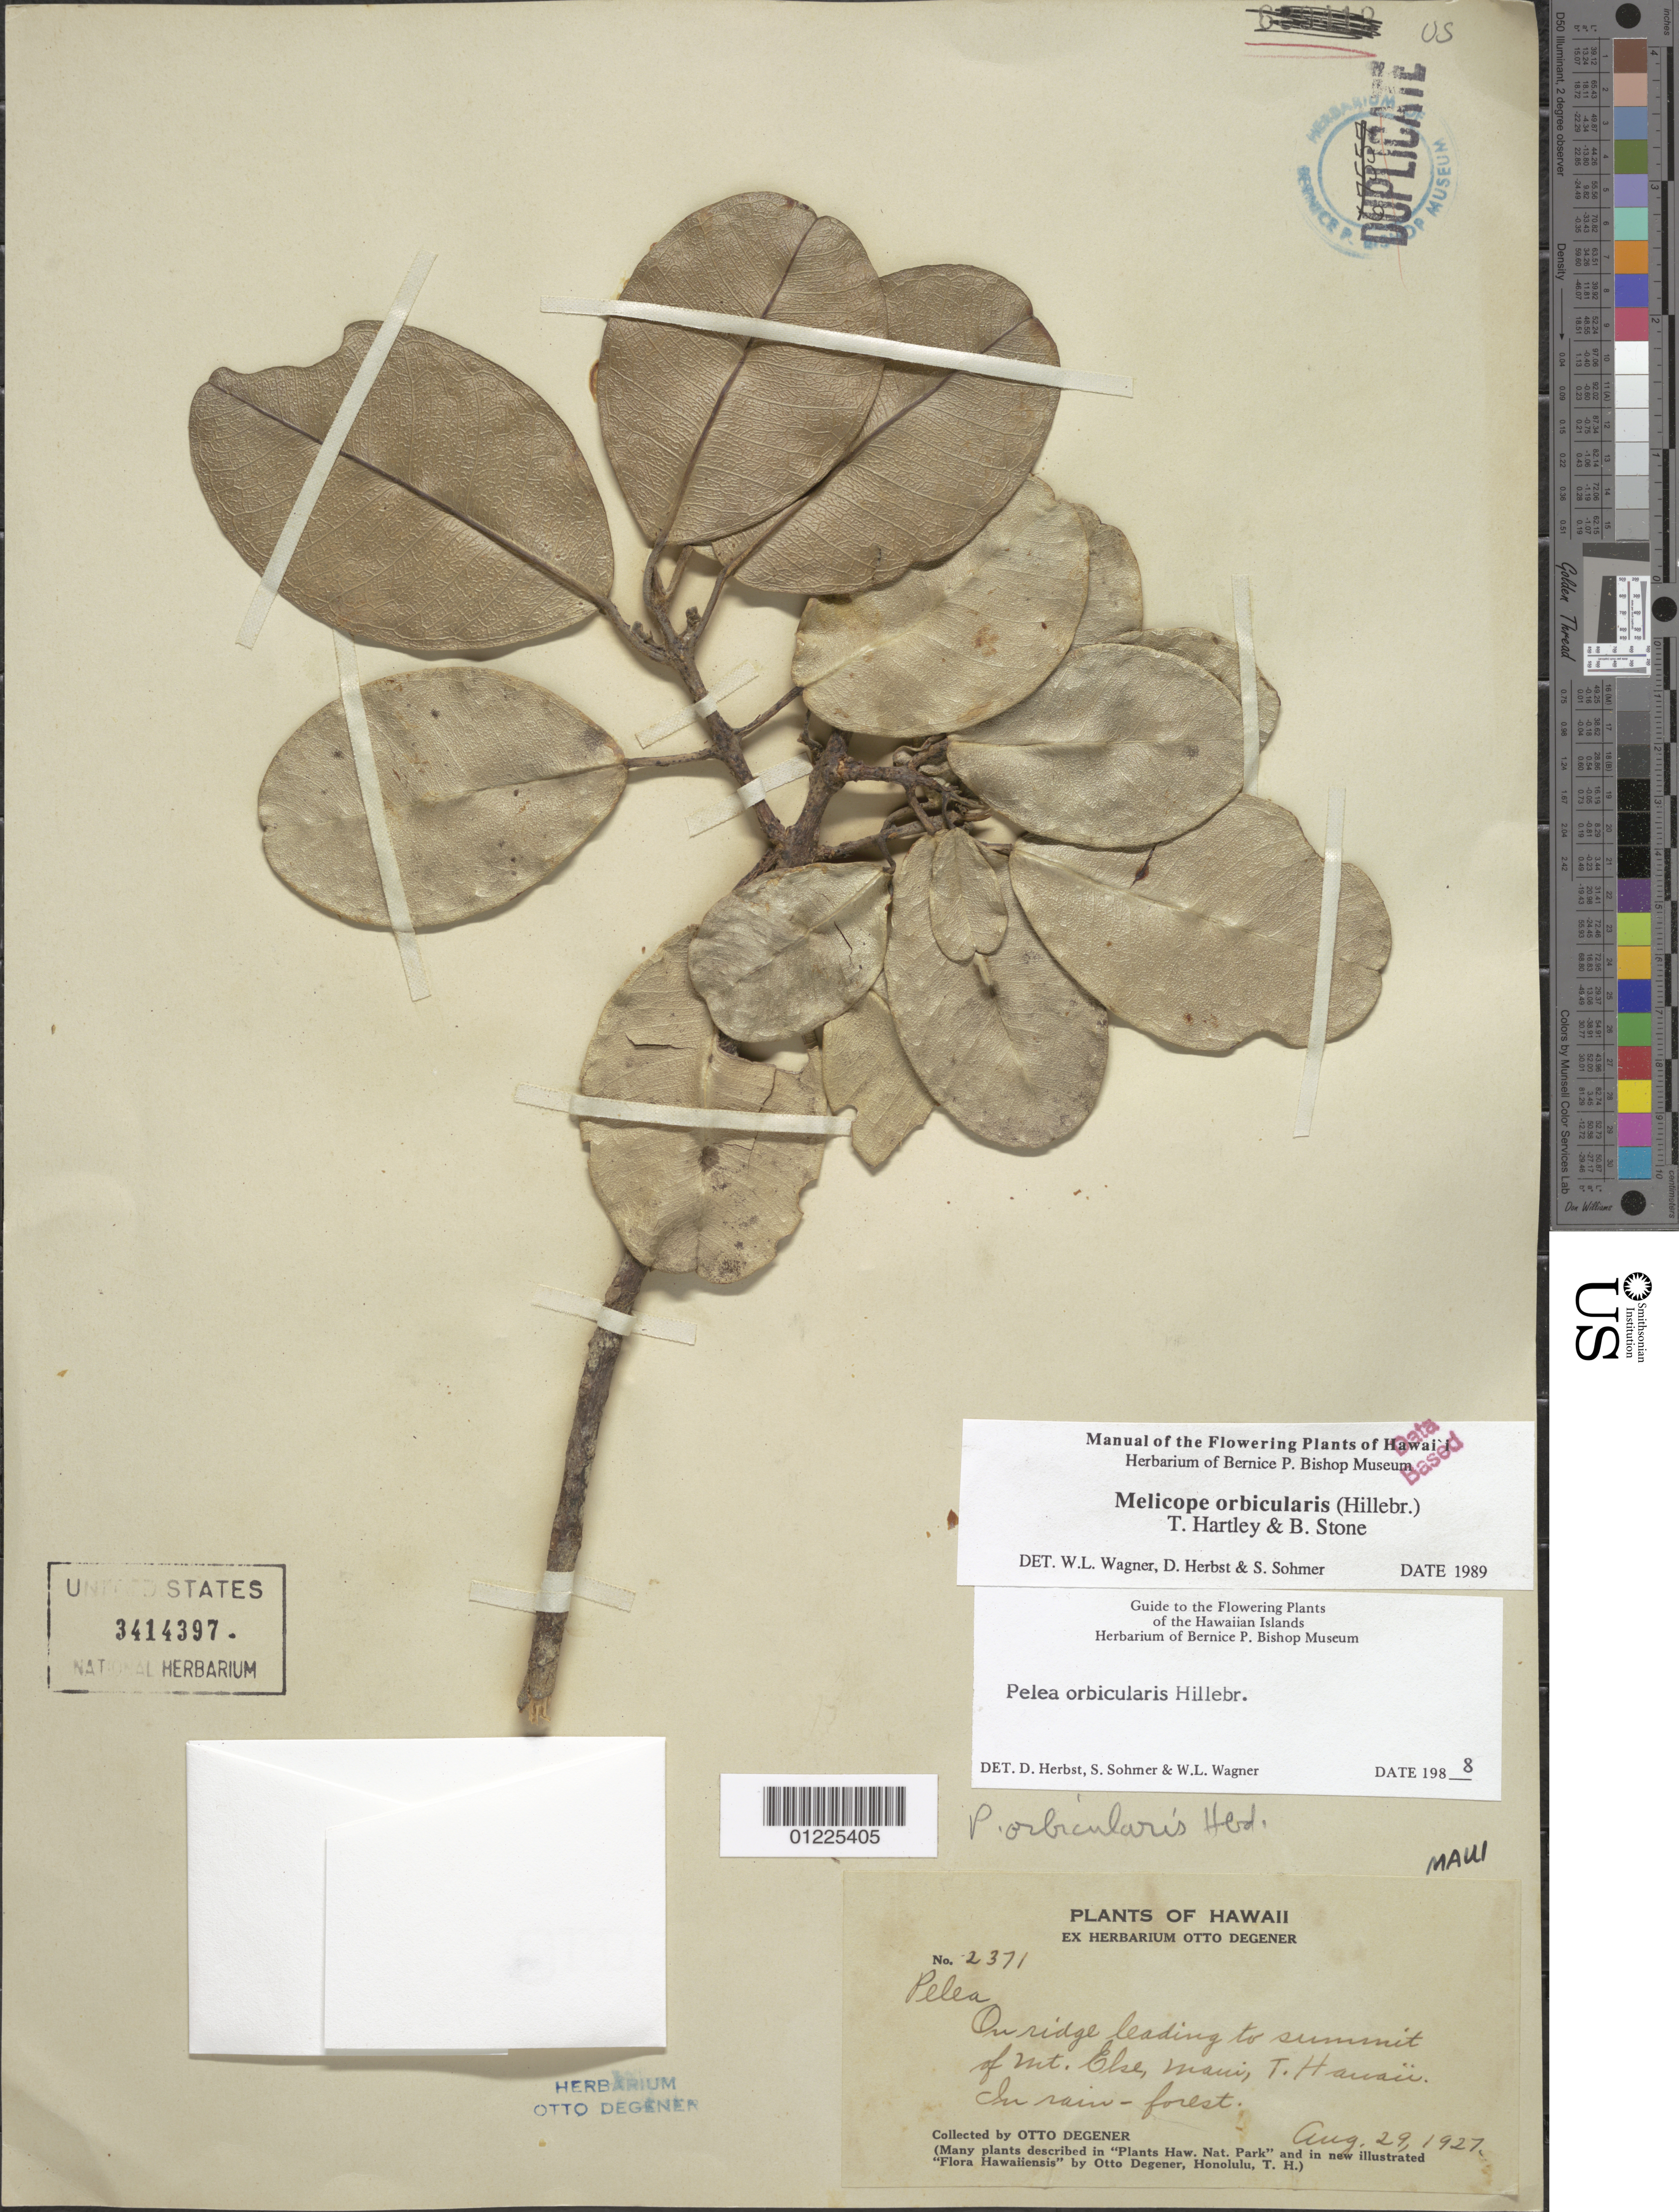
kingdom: Plantae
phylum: Tracheophyta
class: Magnoliopsida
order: Sapindales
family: Rutaceae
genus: Melicope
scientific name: Melicope orbicularis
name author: (Hillebr.) T.G. Hartley & B.C. Stone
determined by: Herbst, D. R.; Sohmer, S. H.; Wagner, W. L.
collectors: O. Degener & H. Wiebke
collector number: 2371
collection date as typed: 29 Aug 1927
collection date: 1927-08-29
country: United States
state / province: Hawaii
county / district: Maui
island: Maui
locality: Near summit of Mount Eke, W Maui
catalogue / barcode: US 3414397